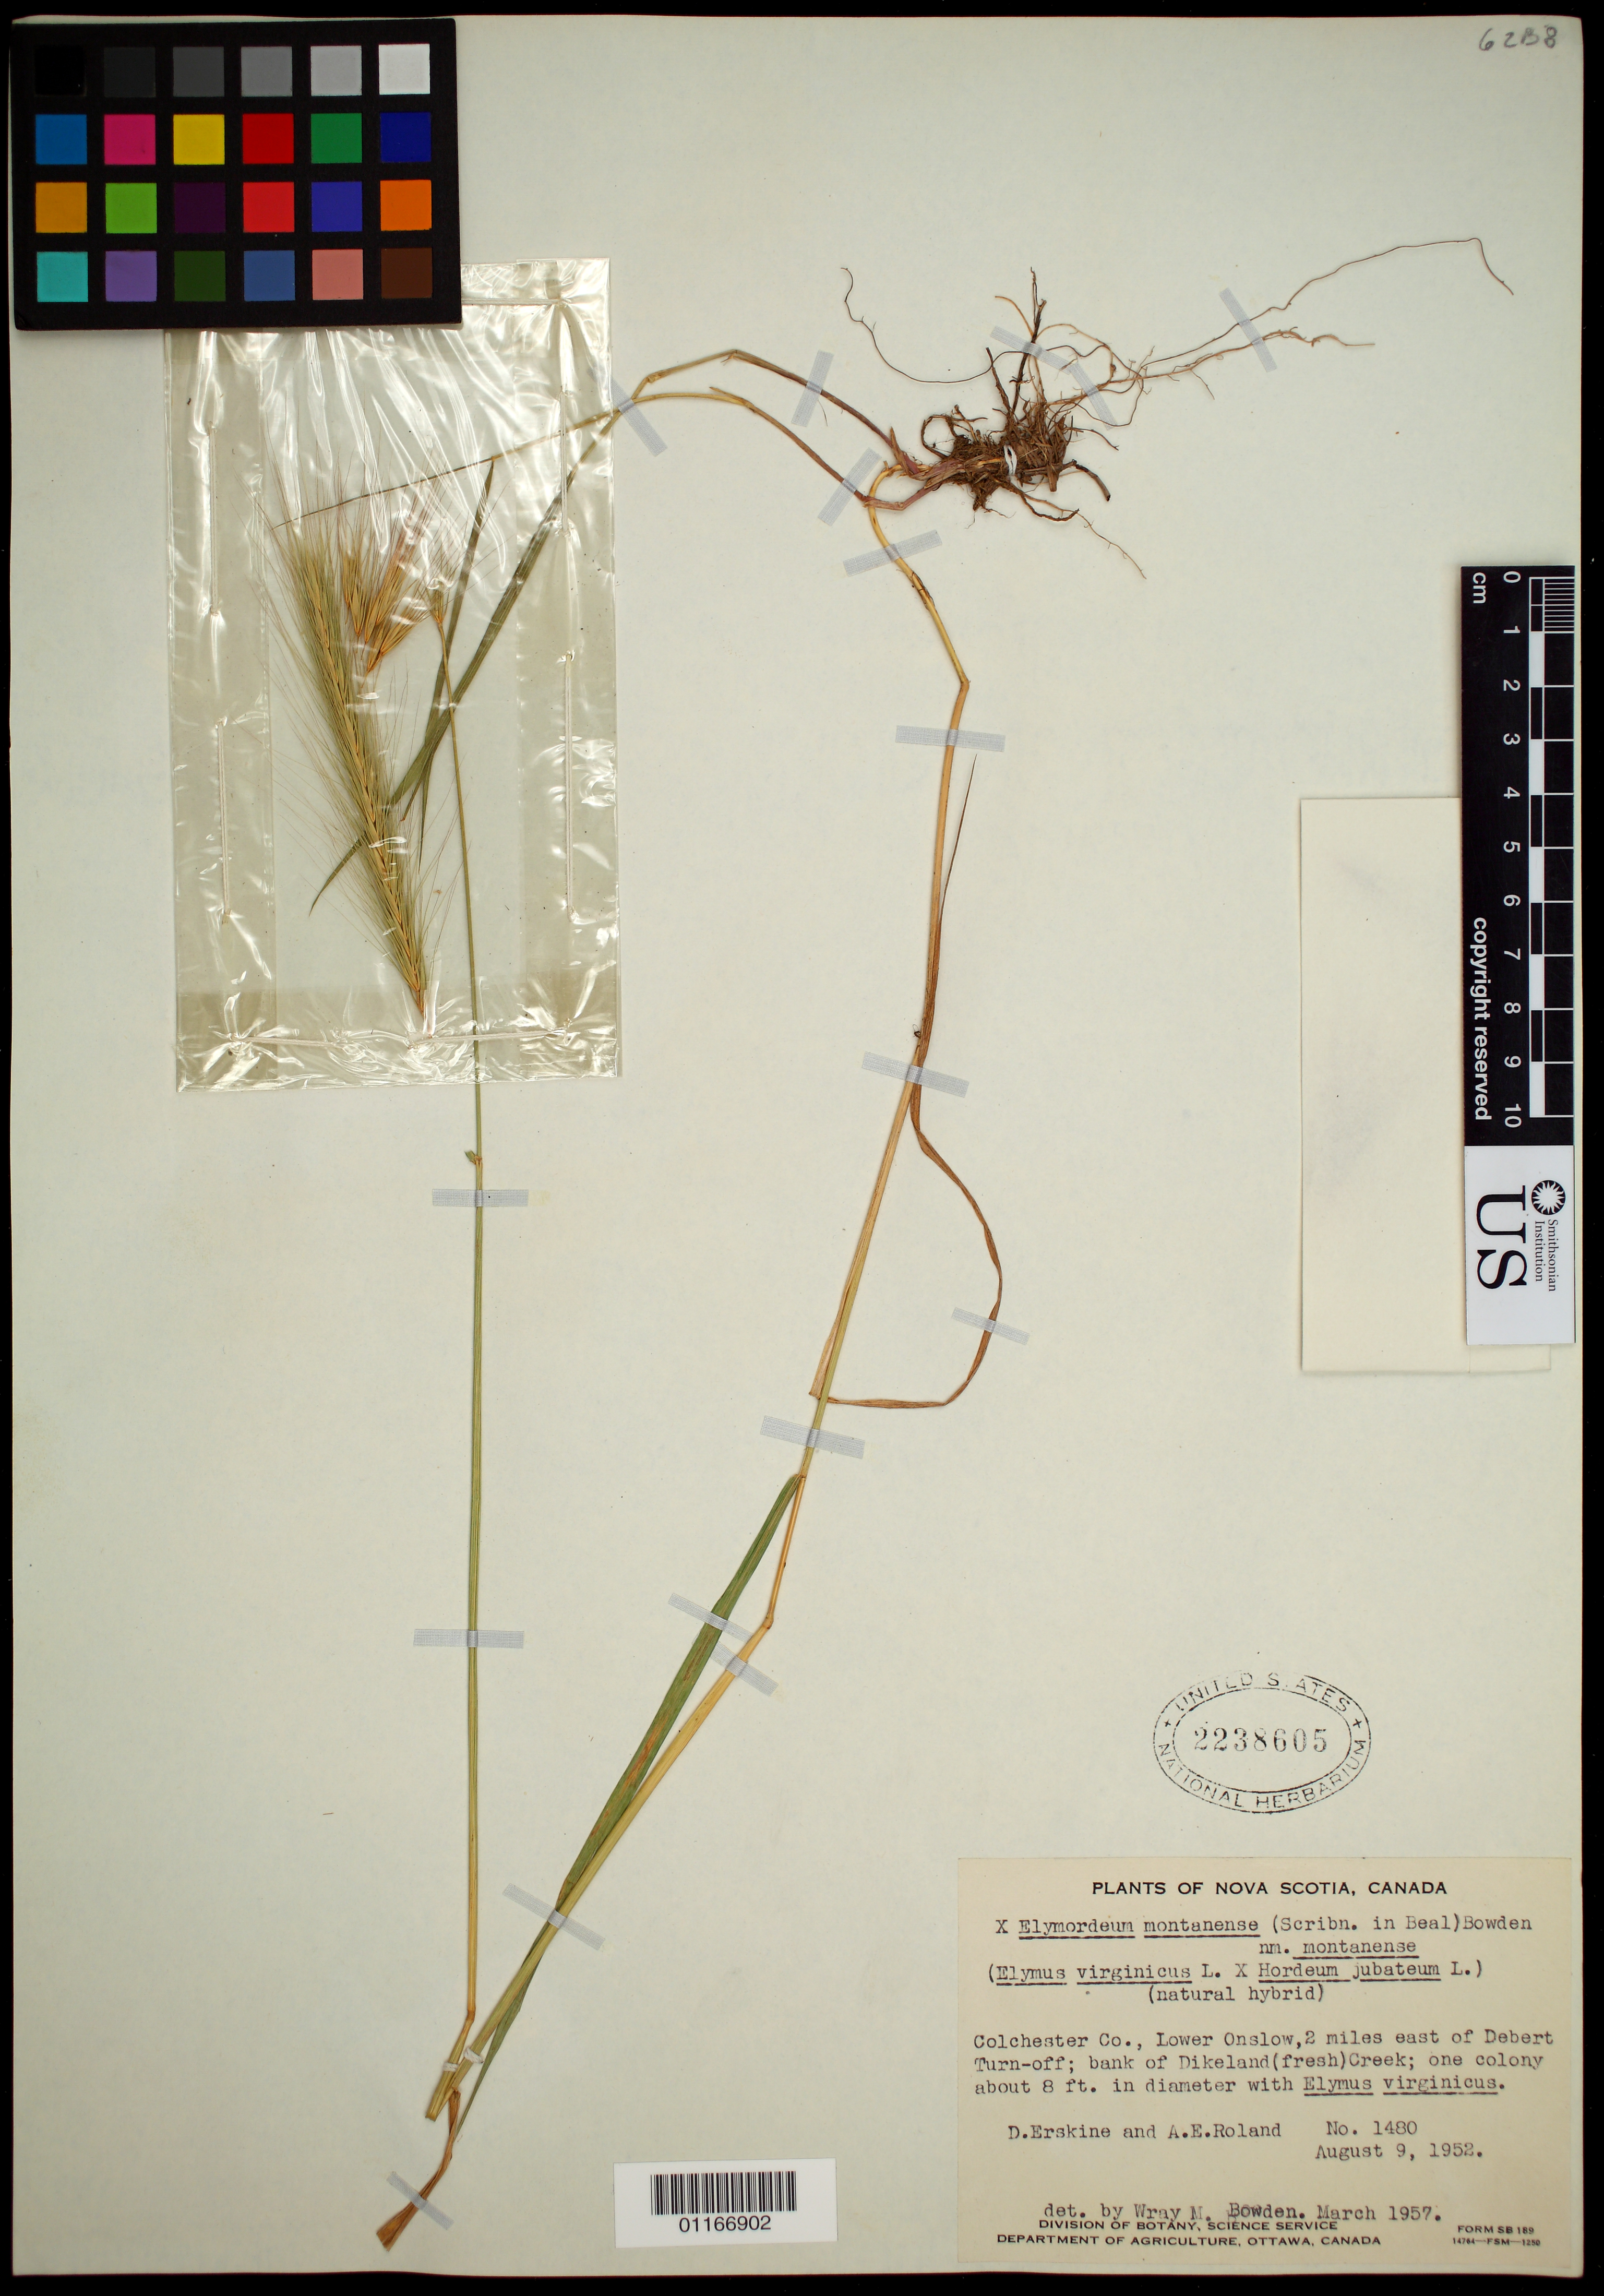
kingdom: Plantae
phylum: Tracheophyta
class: Liliopsida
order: Poales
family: Poaceae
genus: Elyhordeum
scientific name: x Elyhordeum montanense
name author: (Scribn. ex W.J. Beal) Bowden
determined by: Bowden, W. M.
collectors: D. Erskine & E. Roland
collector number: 1480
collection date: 1952-08-09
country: Canada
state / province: Nova Scotia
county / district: Colchester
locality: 2 miles east of Debert Turn-off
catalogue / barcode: US 2238605